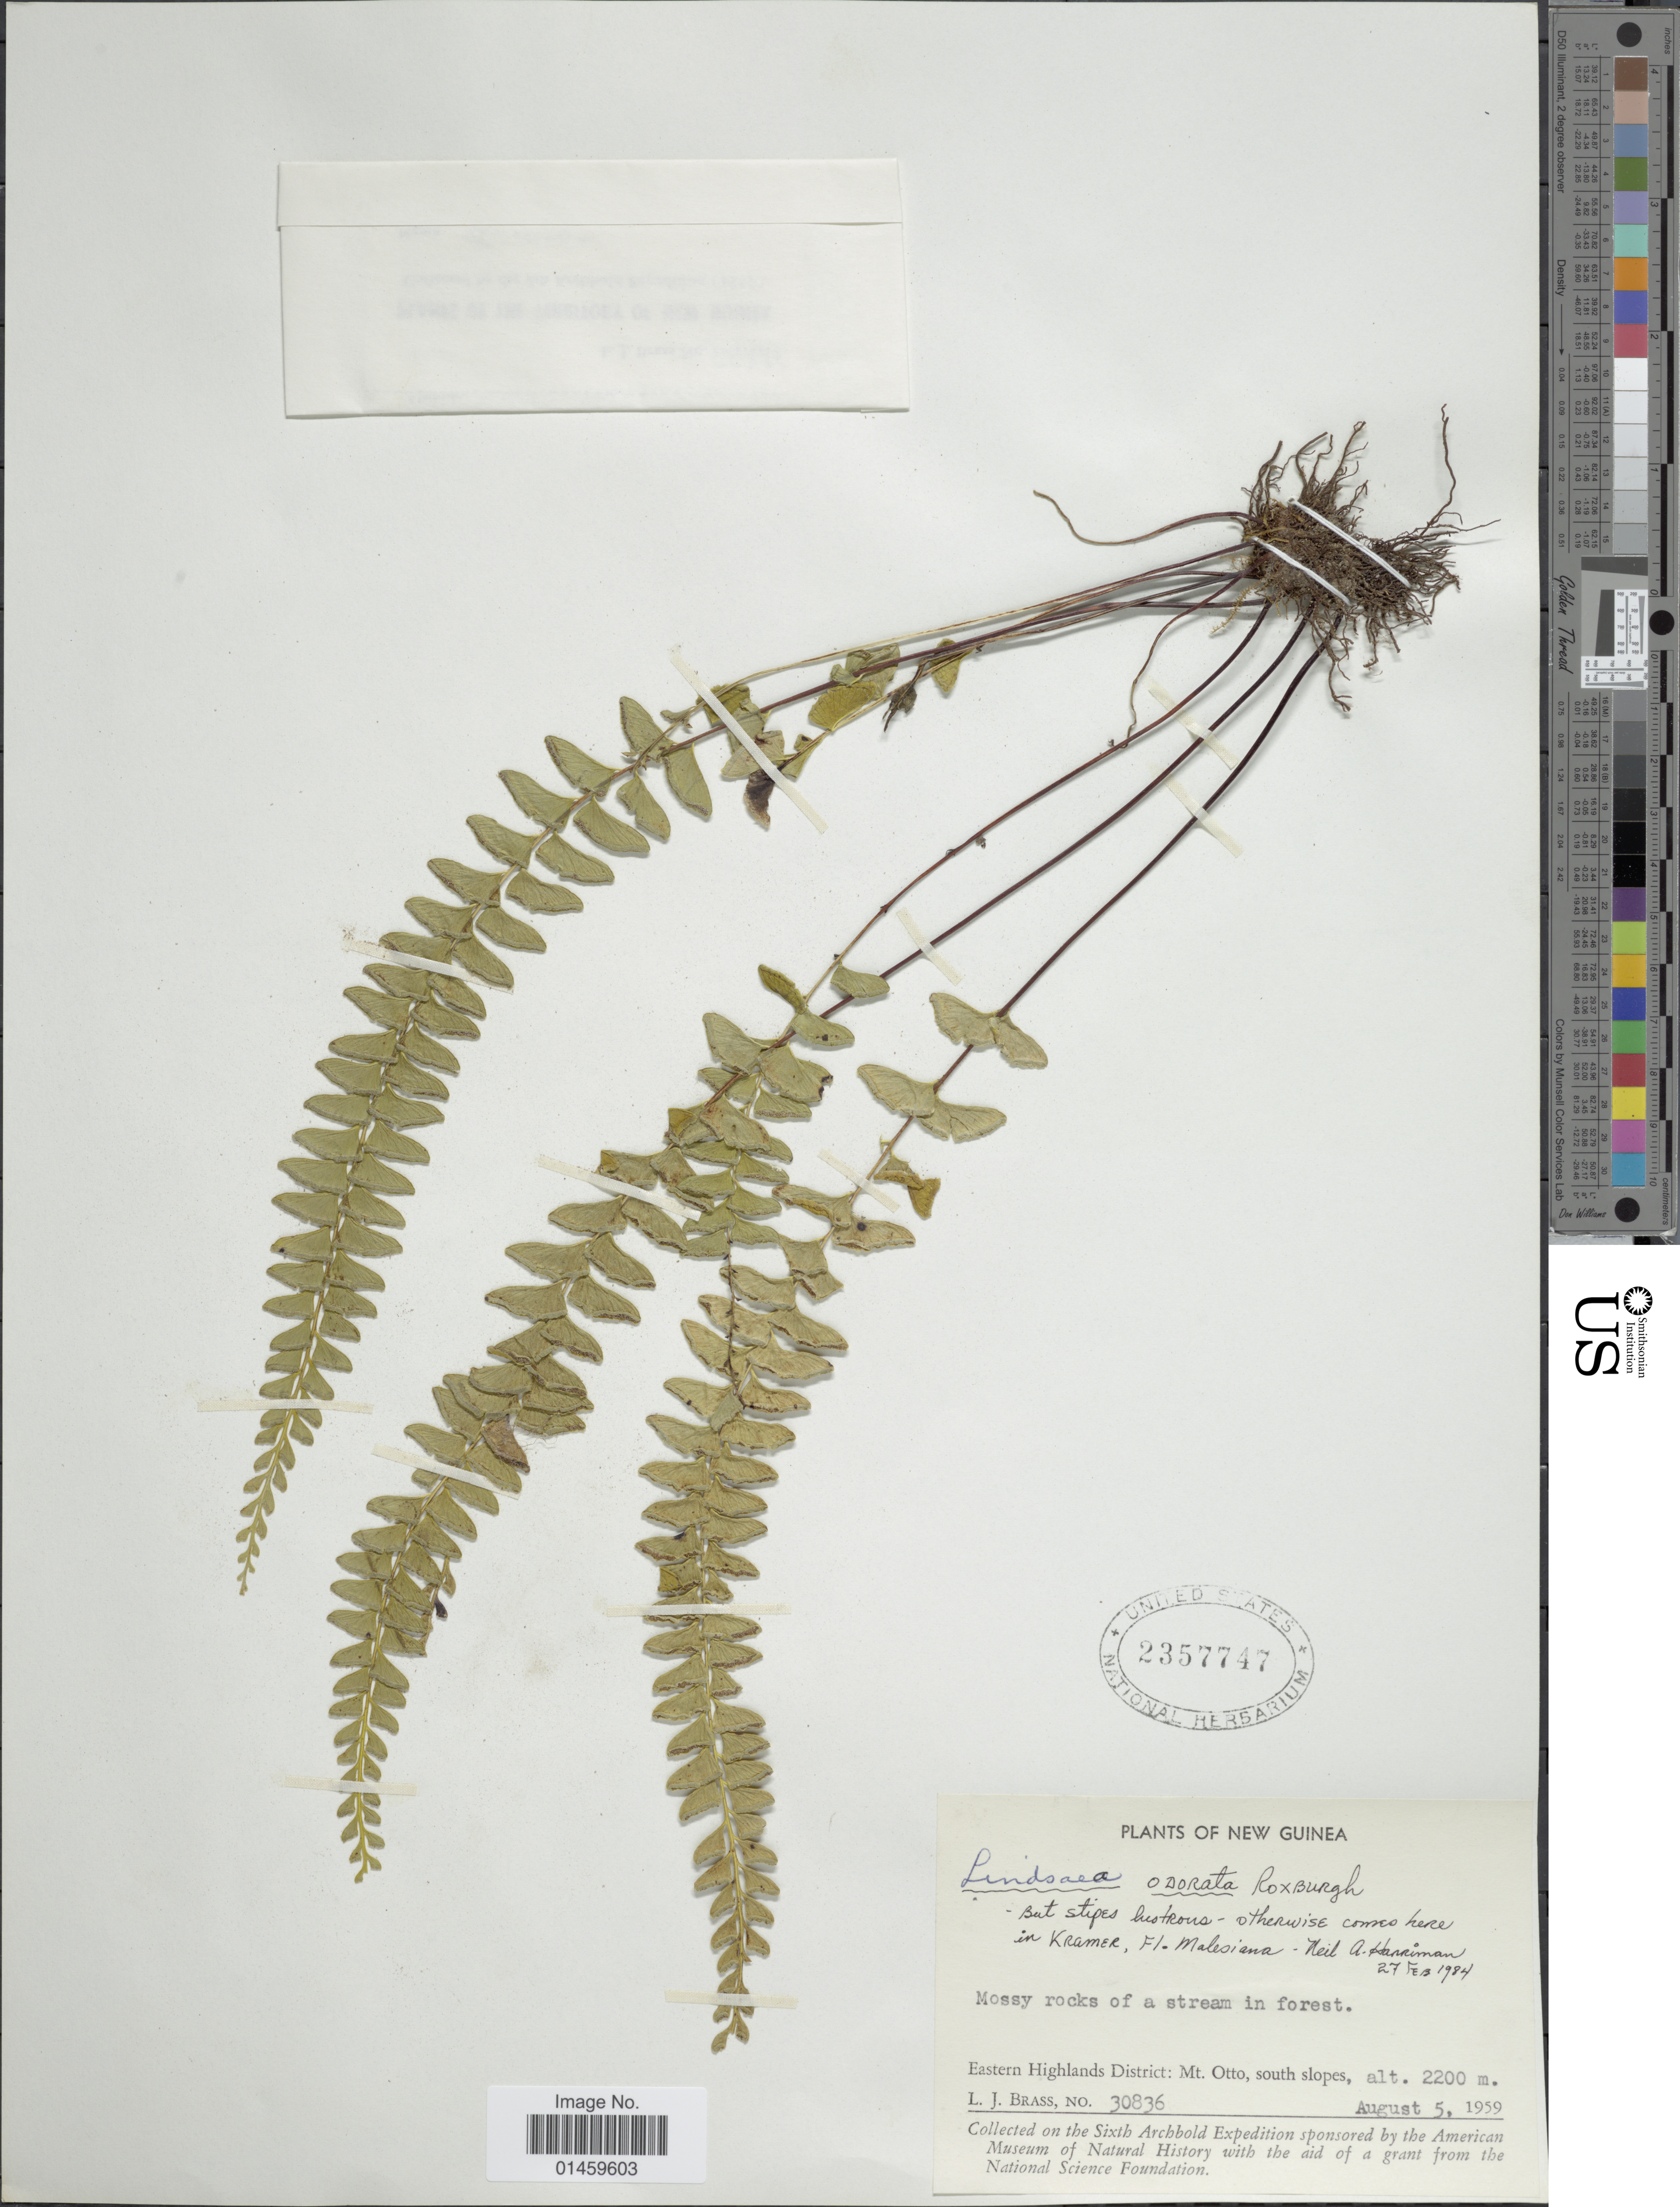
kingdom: Plantae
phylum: Tracheophyta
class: Polypodiopsida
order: Polypodiales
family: Lindsaeaceae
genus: Lindsaea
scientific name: Lindsaea odorata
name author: Roxb.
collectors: L. J. Brass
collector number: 30836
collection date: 1959-08-05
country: Papua New Guinea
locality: New Guinea. Eastern Highlands District: Mt. Otto, south slopes.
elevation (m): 2200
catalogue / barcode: US 2357747